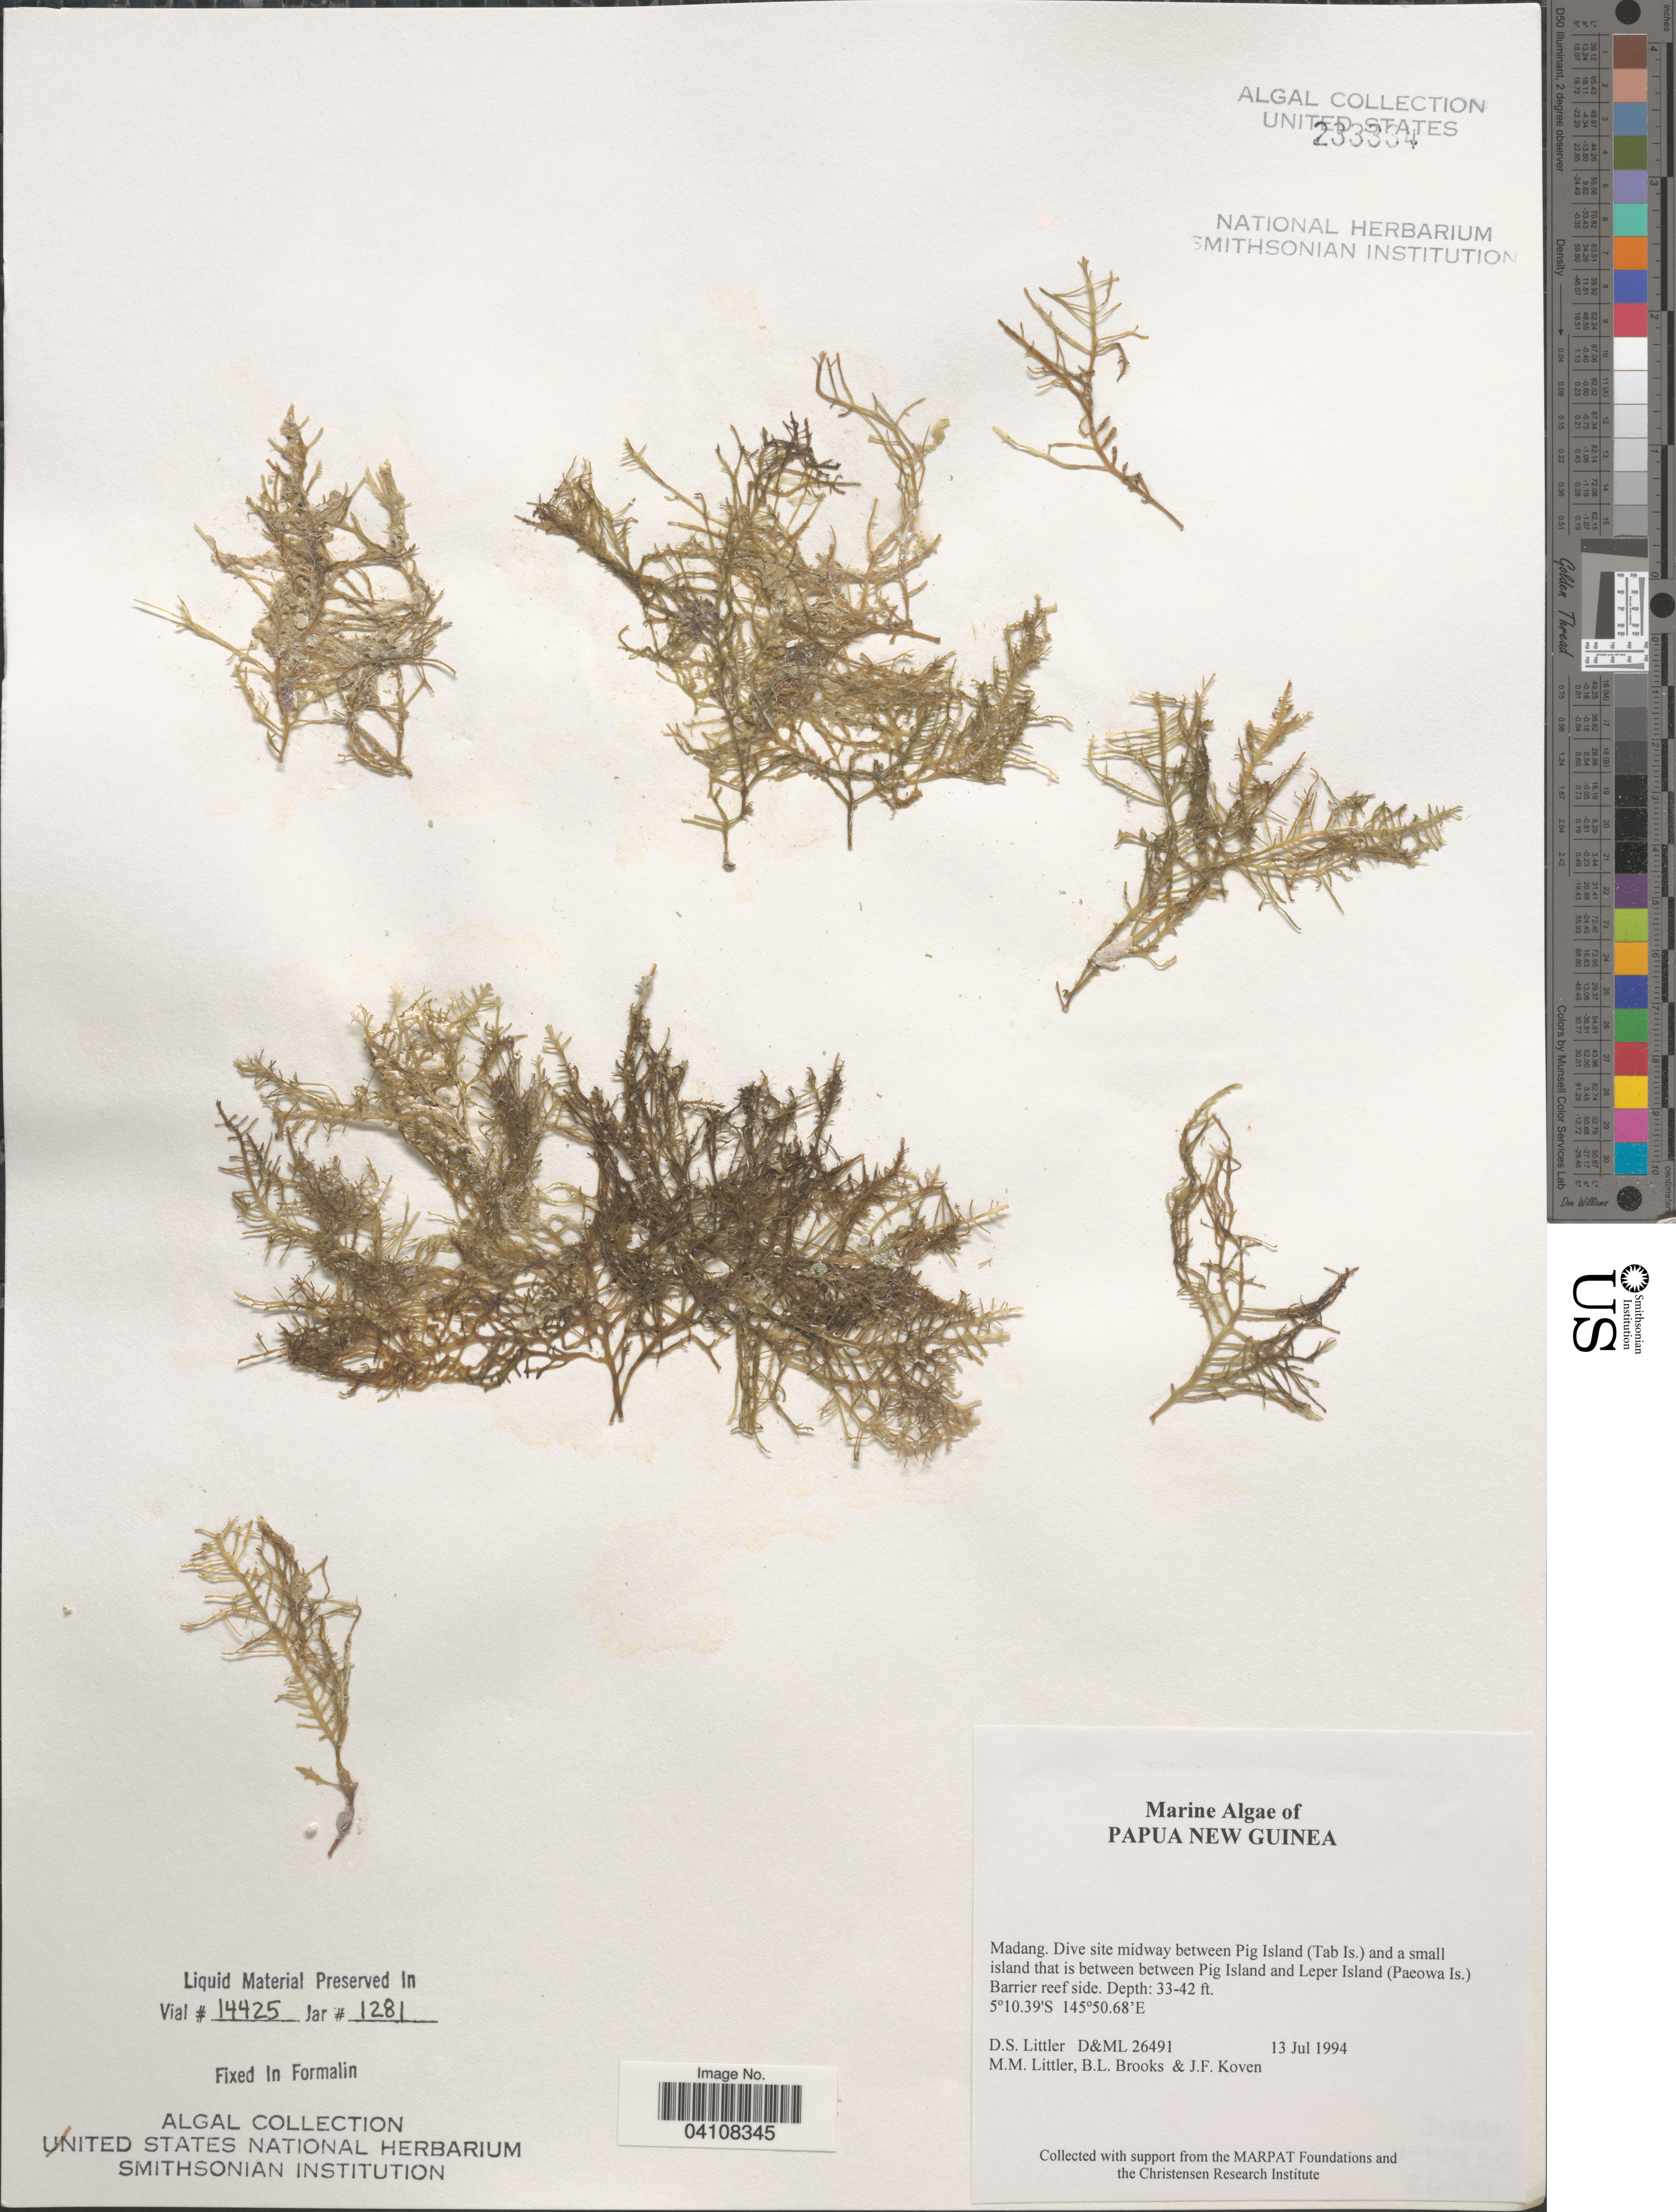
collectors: D. S. Littler, B. Brooks & J. Koven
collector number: D&ML26491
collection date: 1994-07-13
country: Papua New Guinea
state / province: Madang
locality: Dive site midway between Pig Island (Tab Is.) and a small island that is between between Pig Island and Leper Island (Paeowa Is.) Barrier reef side.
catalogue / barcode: US 233334